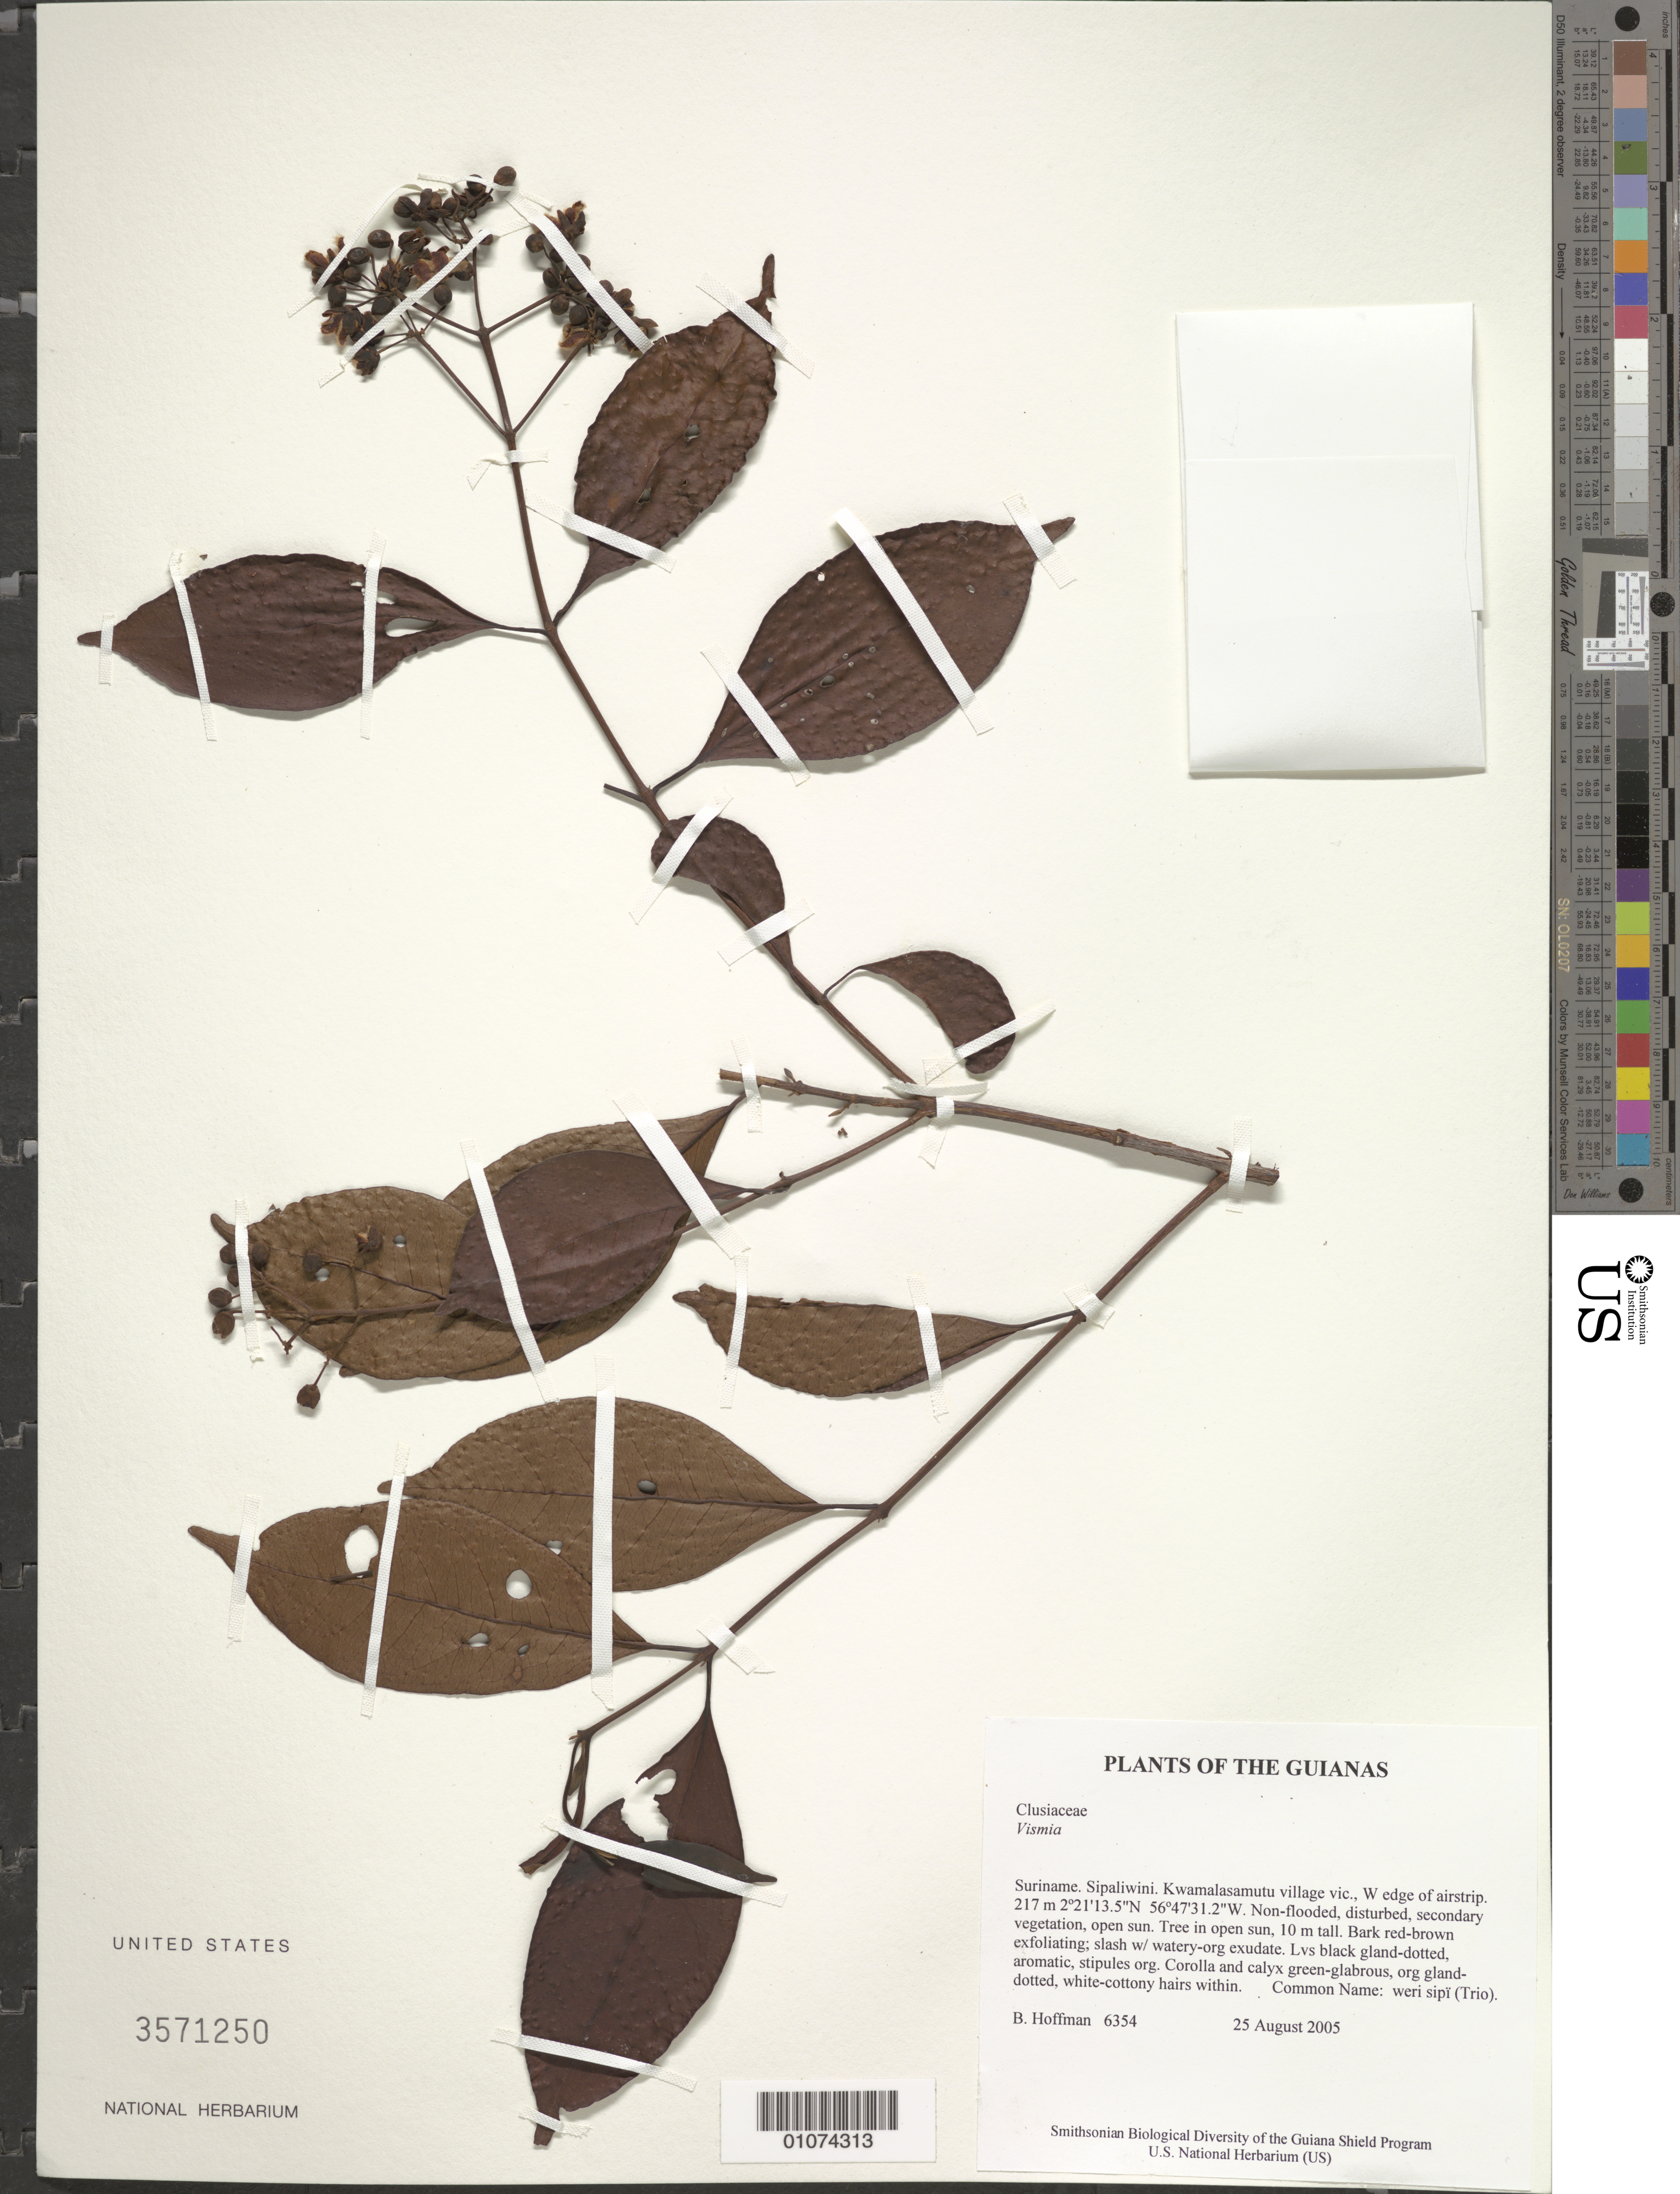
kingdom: Plantae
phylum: Tracheophyta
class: Magnoliopsida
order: Malpighiales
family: Hypericaceae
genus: Vismia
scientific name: Vismia sp.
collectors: B. Hoffman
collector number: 6354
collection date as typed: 25 August 2005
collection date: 2005-08-25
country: Suriname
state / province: Sipaliwini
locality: Kwamalasamutu village vic., W edge of airstrip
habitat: Non-flooded, disturbed, secondary vegetation, open sun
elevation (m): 217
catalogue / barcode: US 3571250